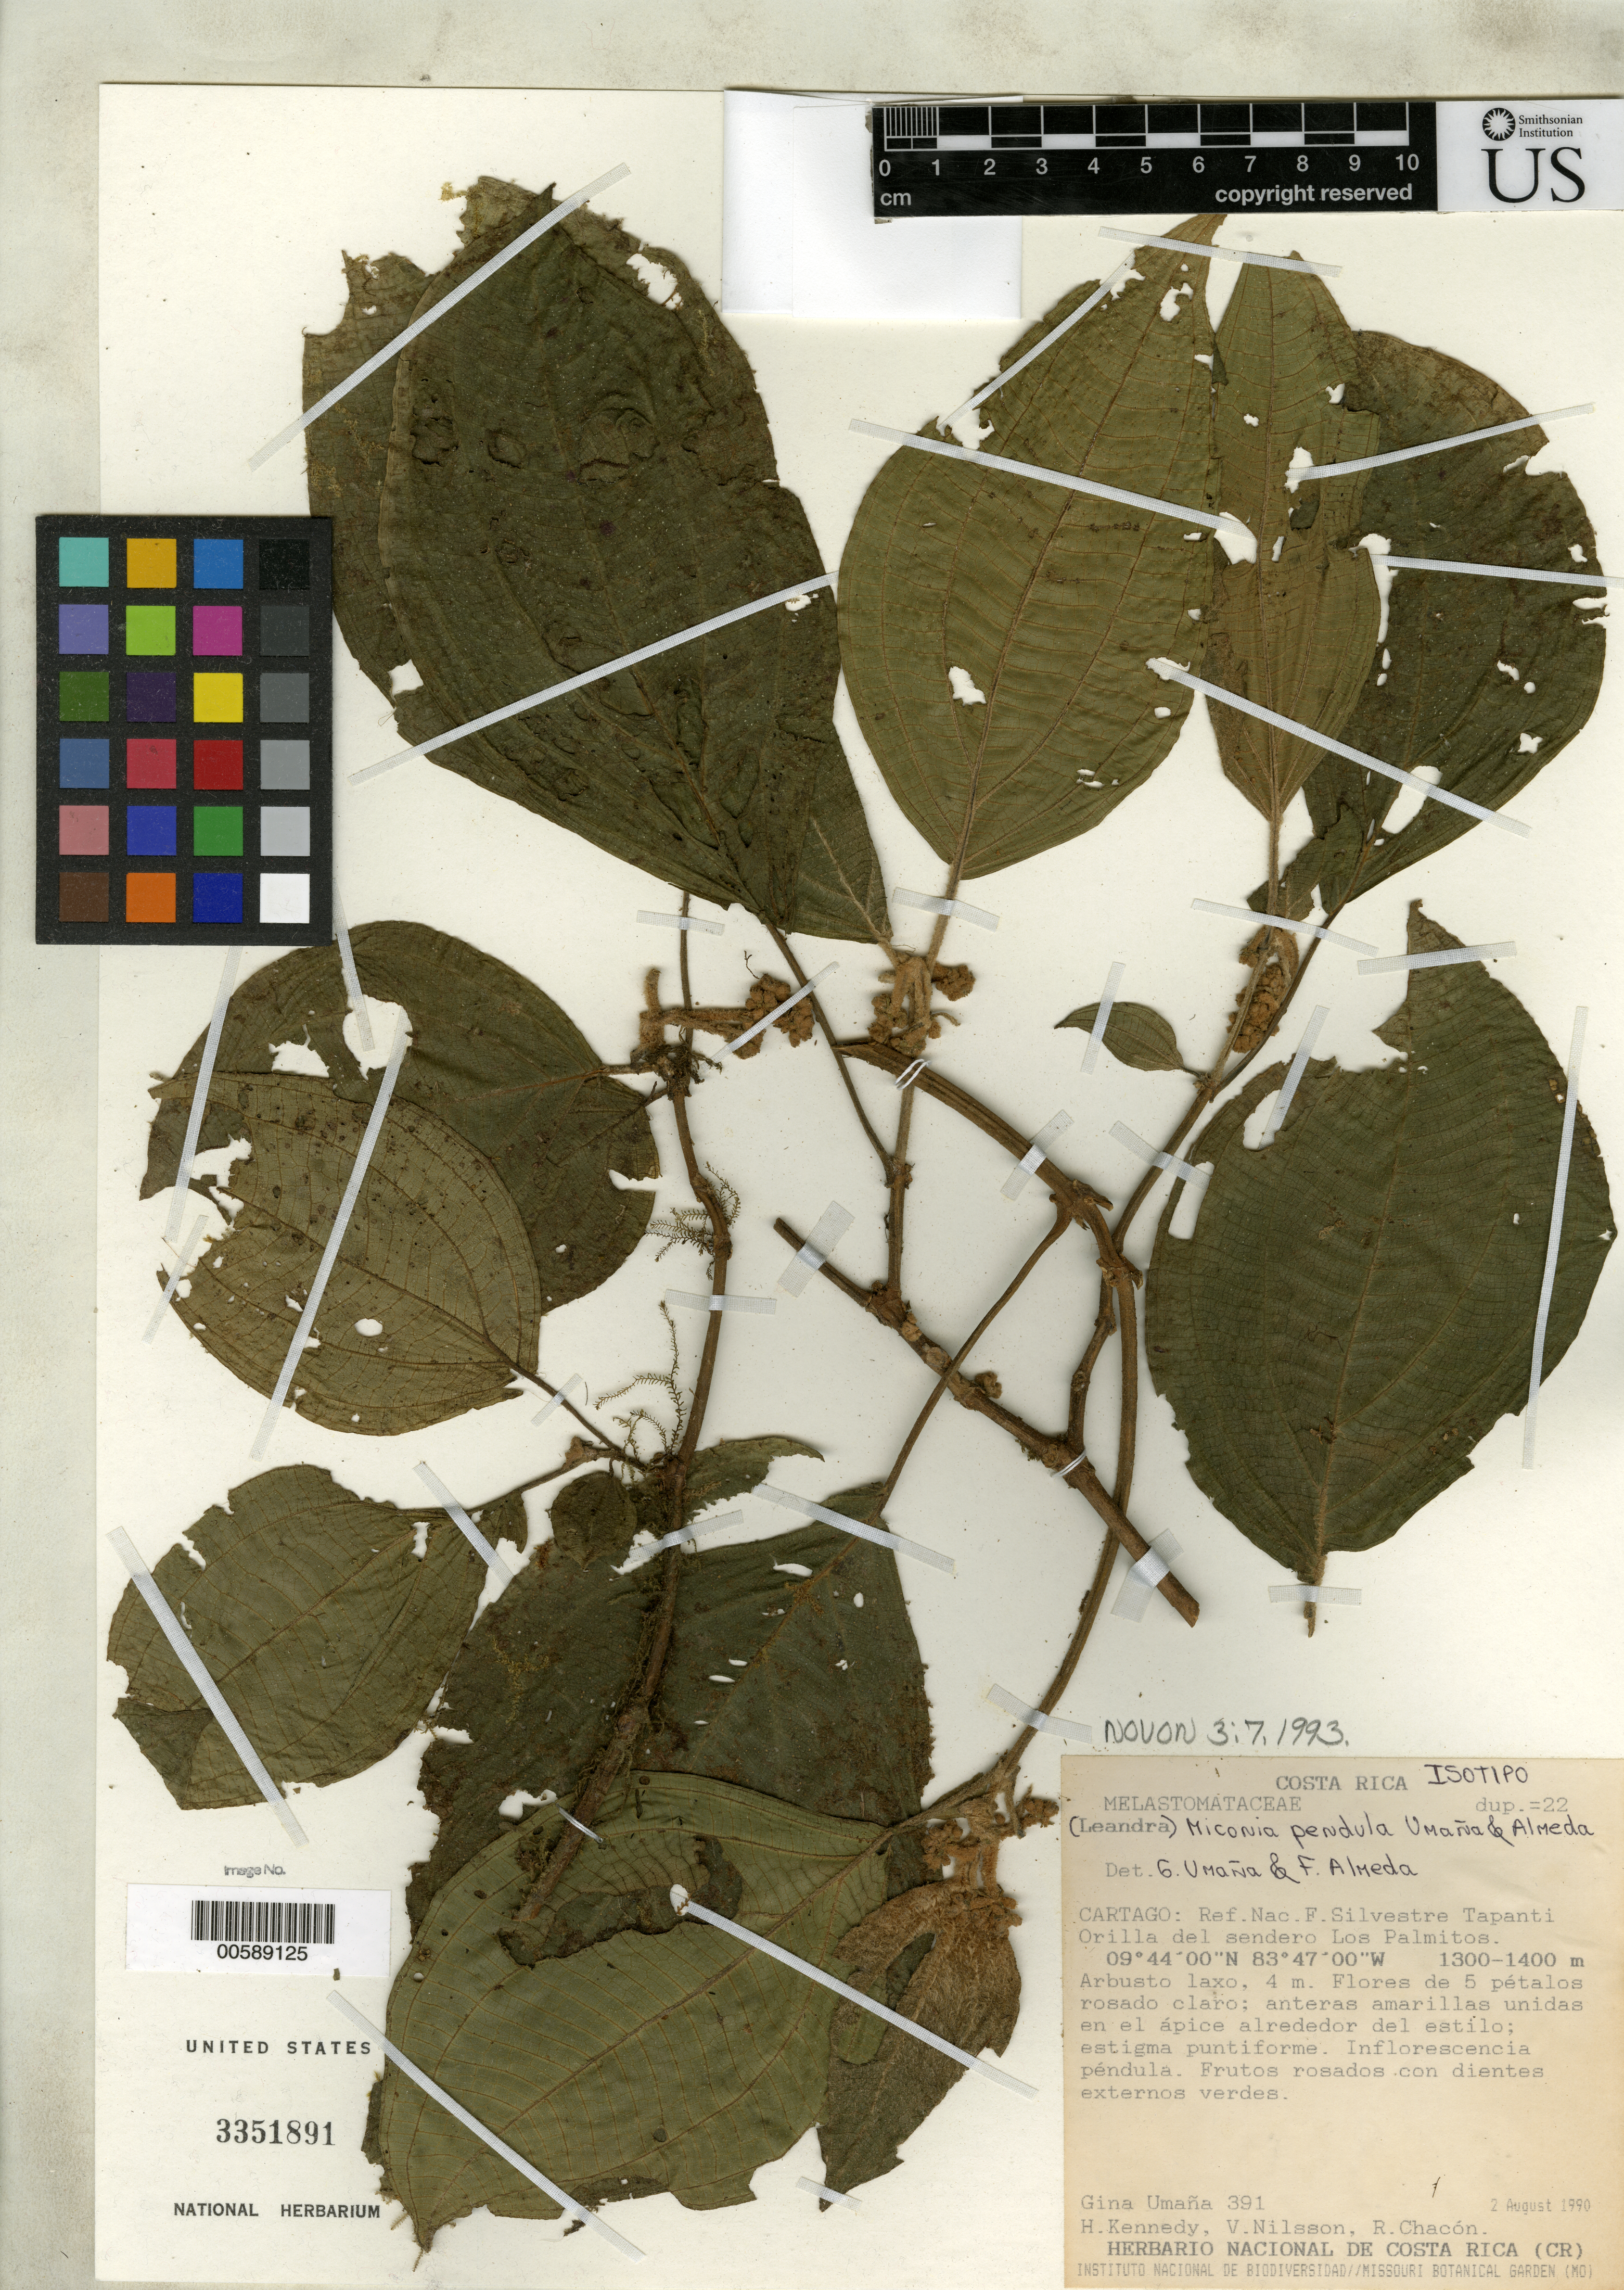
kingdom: Plantae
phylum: Tracheophyta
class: Magnoliopsida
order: Myrtales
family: Melastomataceae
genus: Miconia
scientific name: Miconia pendula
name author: Umaña & Almeda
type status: Isotype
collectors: G. M. Umaña D., H. Kennedy, V. Nilsson & R. Chacon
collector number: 391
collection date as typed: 02 Aug 1990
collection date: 1990-08-02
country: Costa Rica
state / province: Cartago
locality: Ref. Nac. F. Silvestre Tapanti, Orilla del Sendero, Los Palmitos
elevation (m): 1300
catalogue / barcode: US 3351891